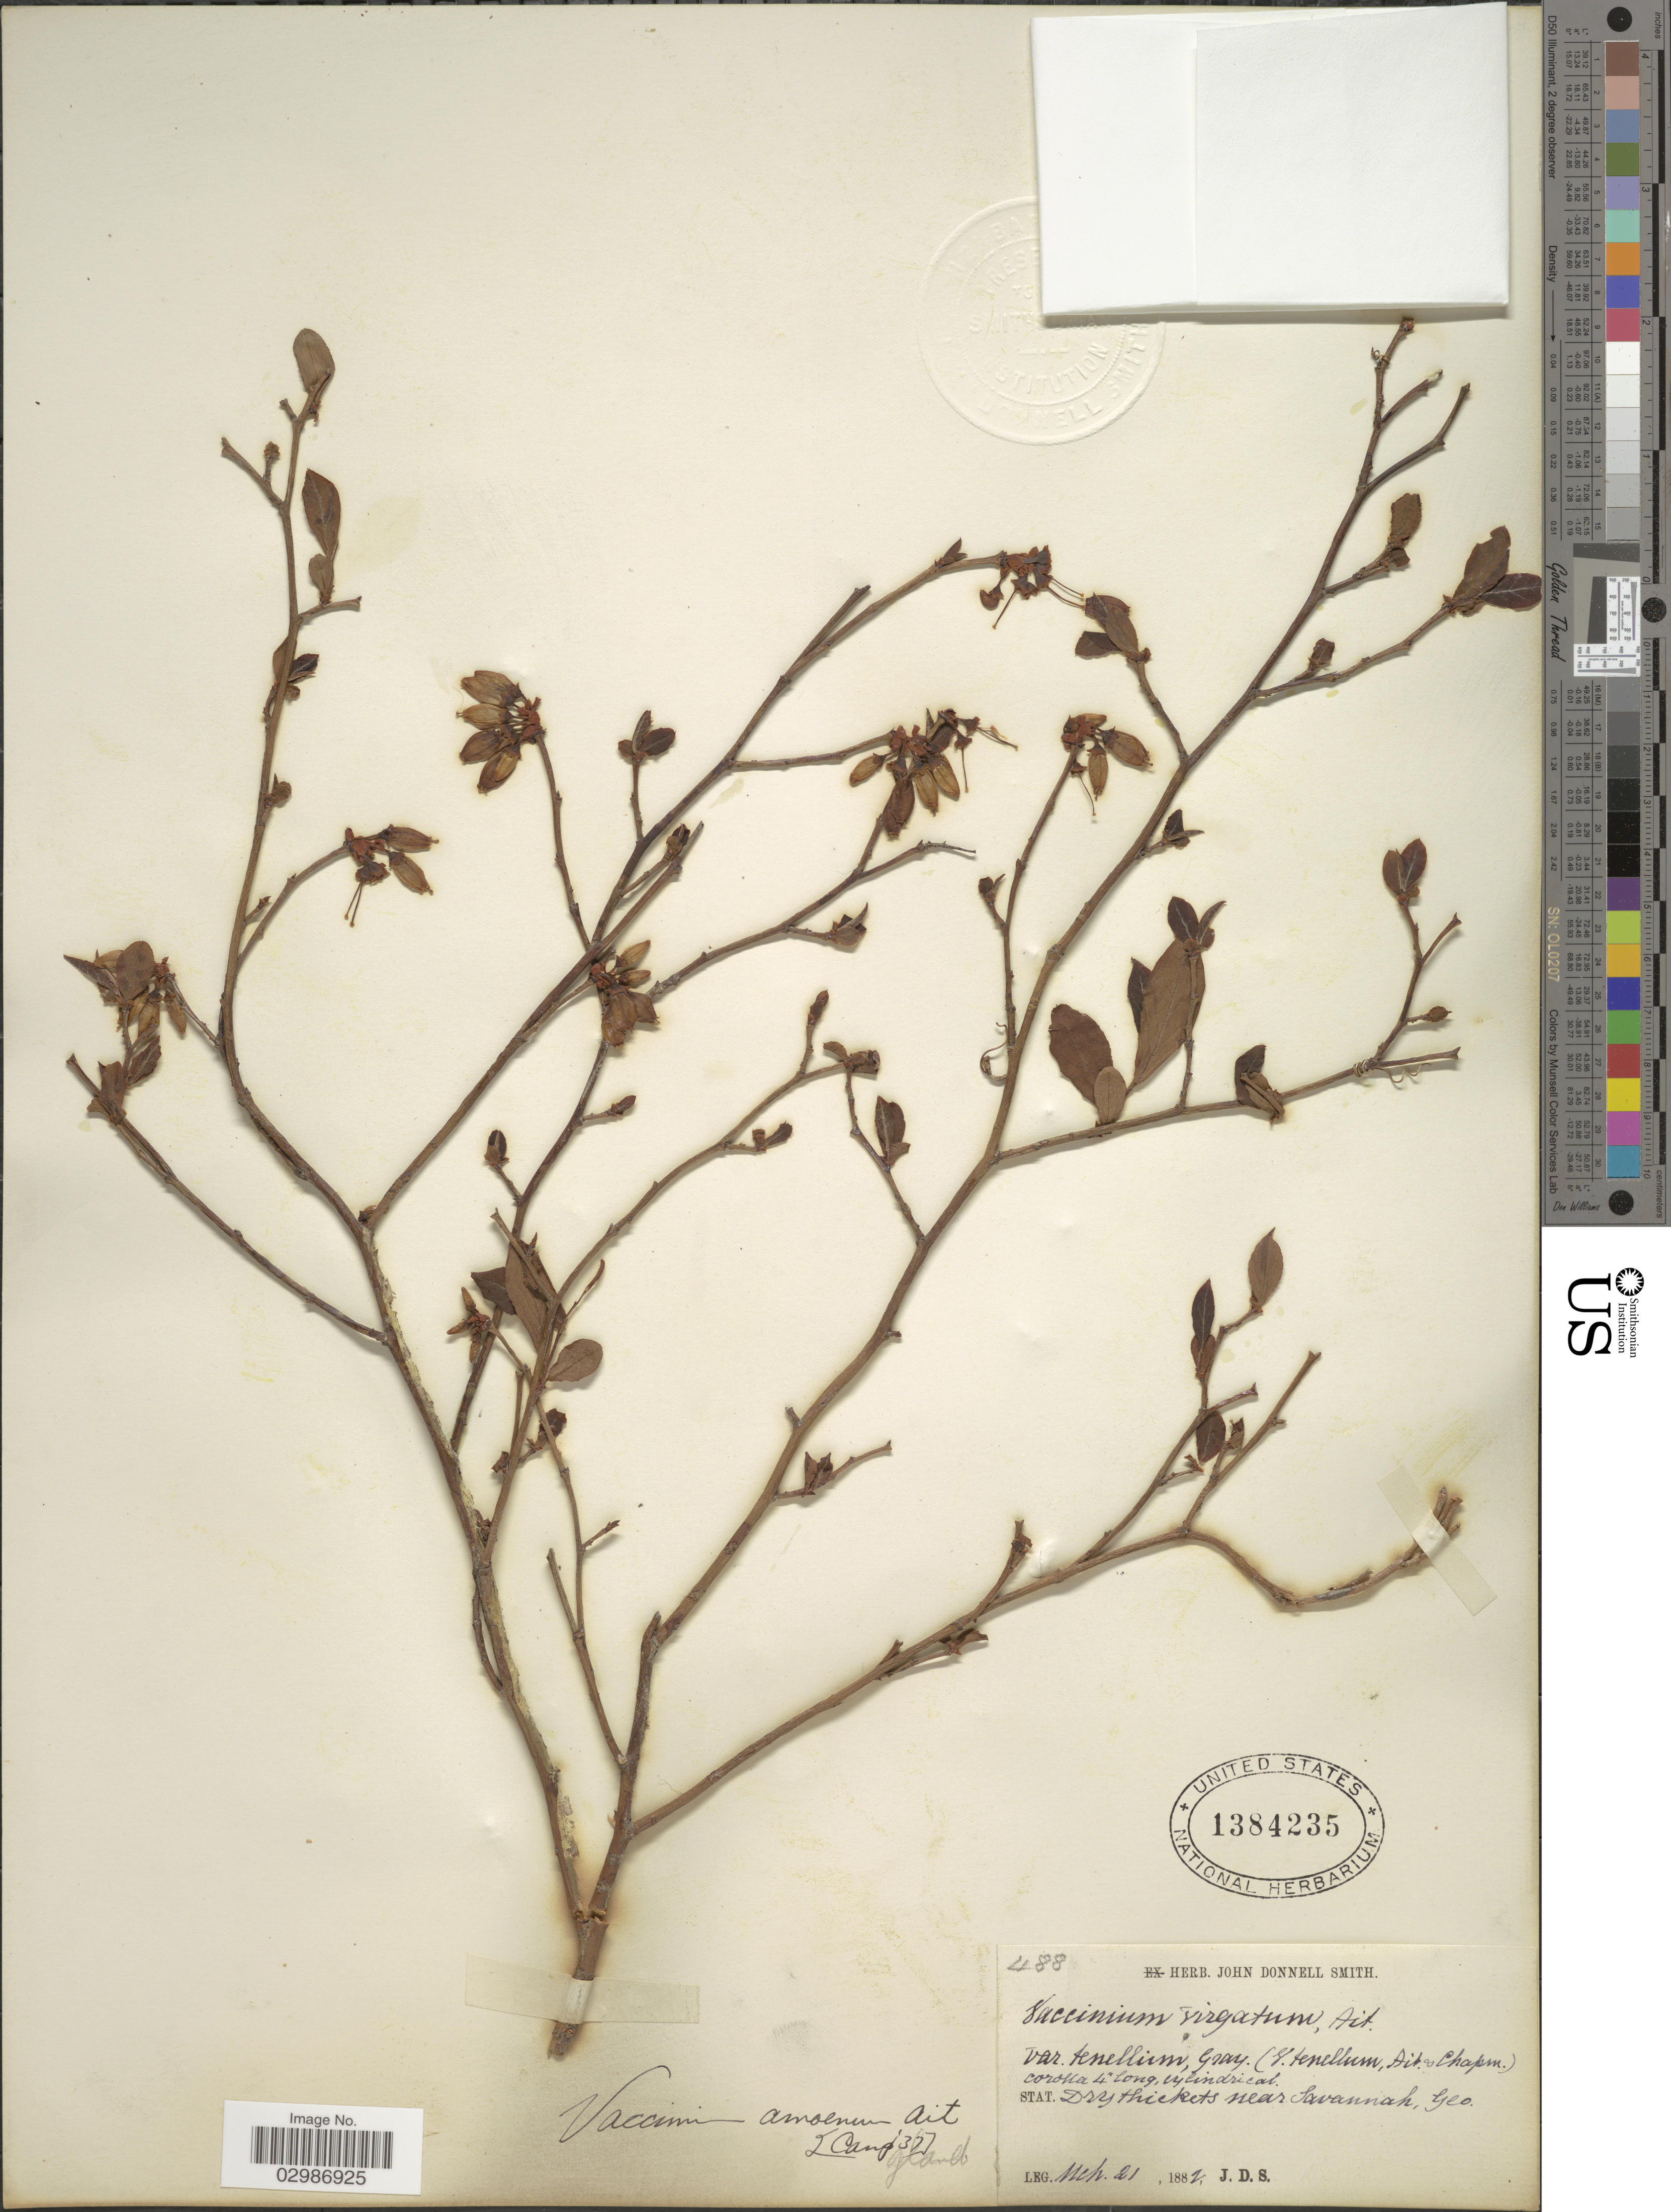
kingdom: Plantae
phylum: Tracheophyta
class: Magnoliopsida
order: Ericales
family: Ericaceae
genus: Vaccinium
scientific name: Vaccinium amoenum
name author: Aiton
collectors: J. Donnell Smith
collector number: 488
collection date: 1882-03-21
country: United States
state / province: Georgia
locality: Dry thickets near Savannah.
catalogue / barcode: US 1384235